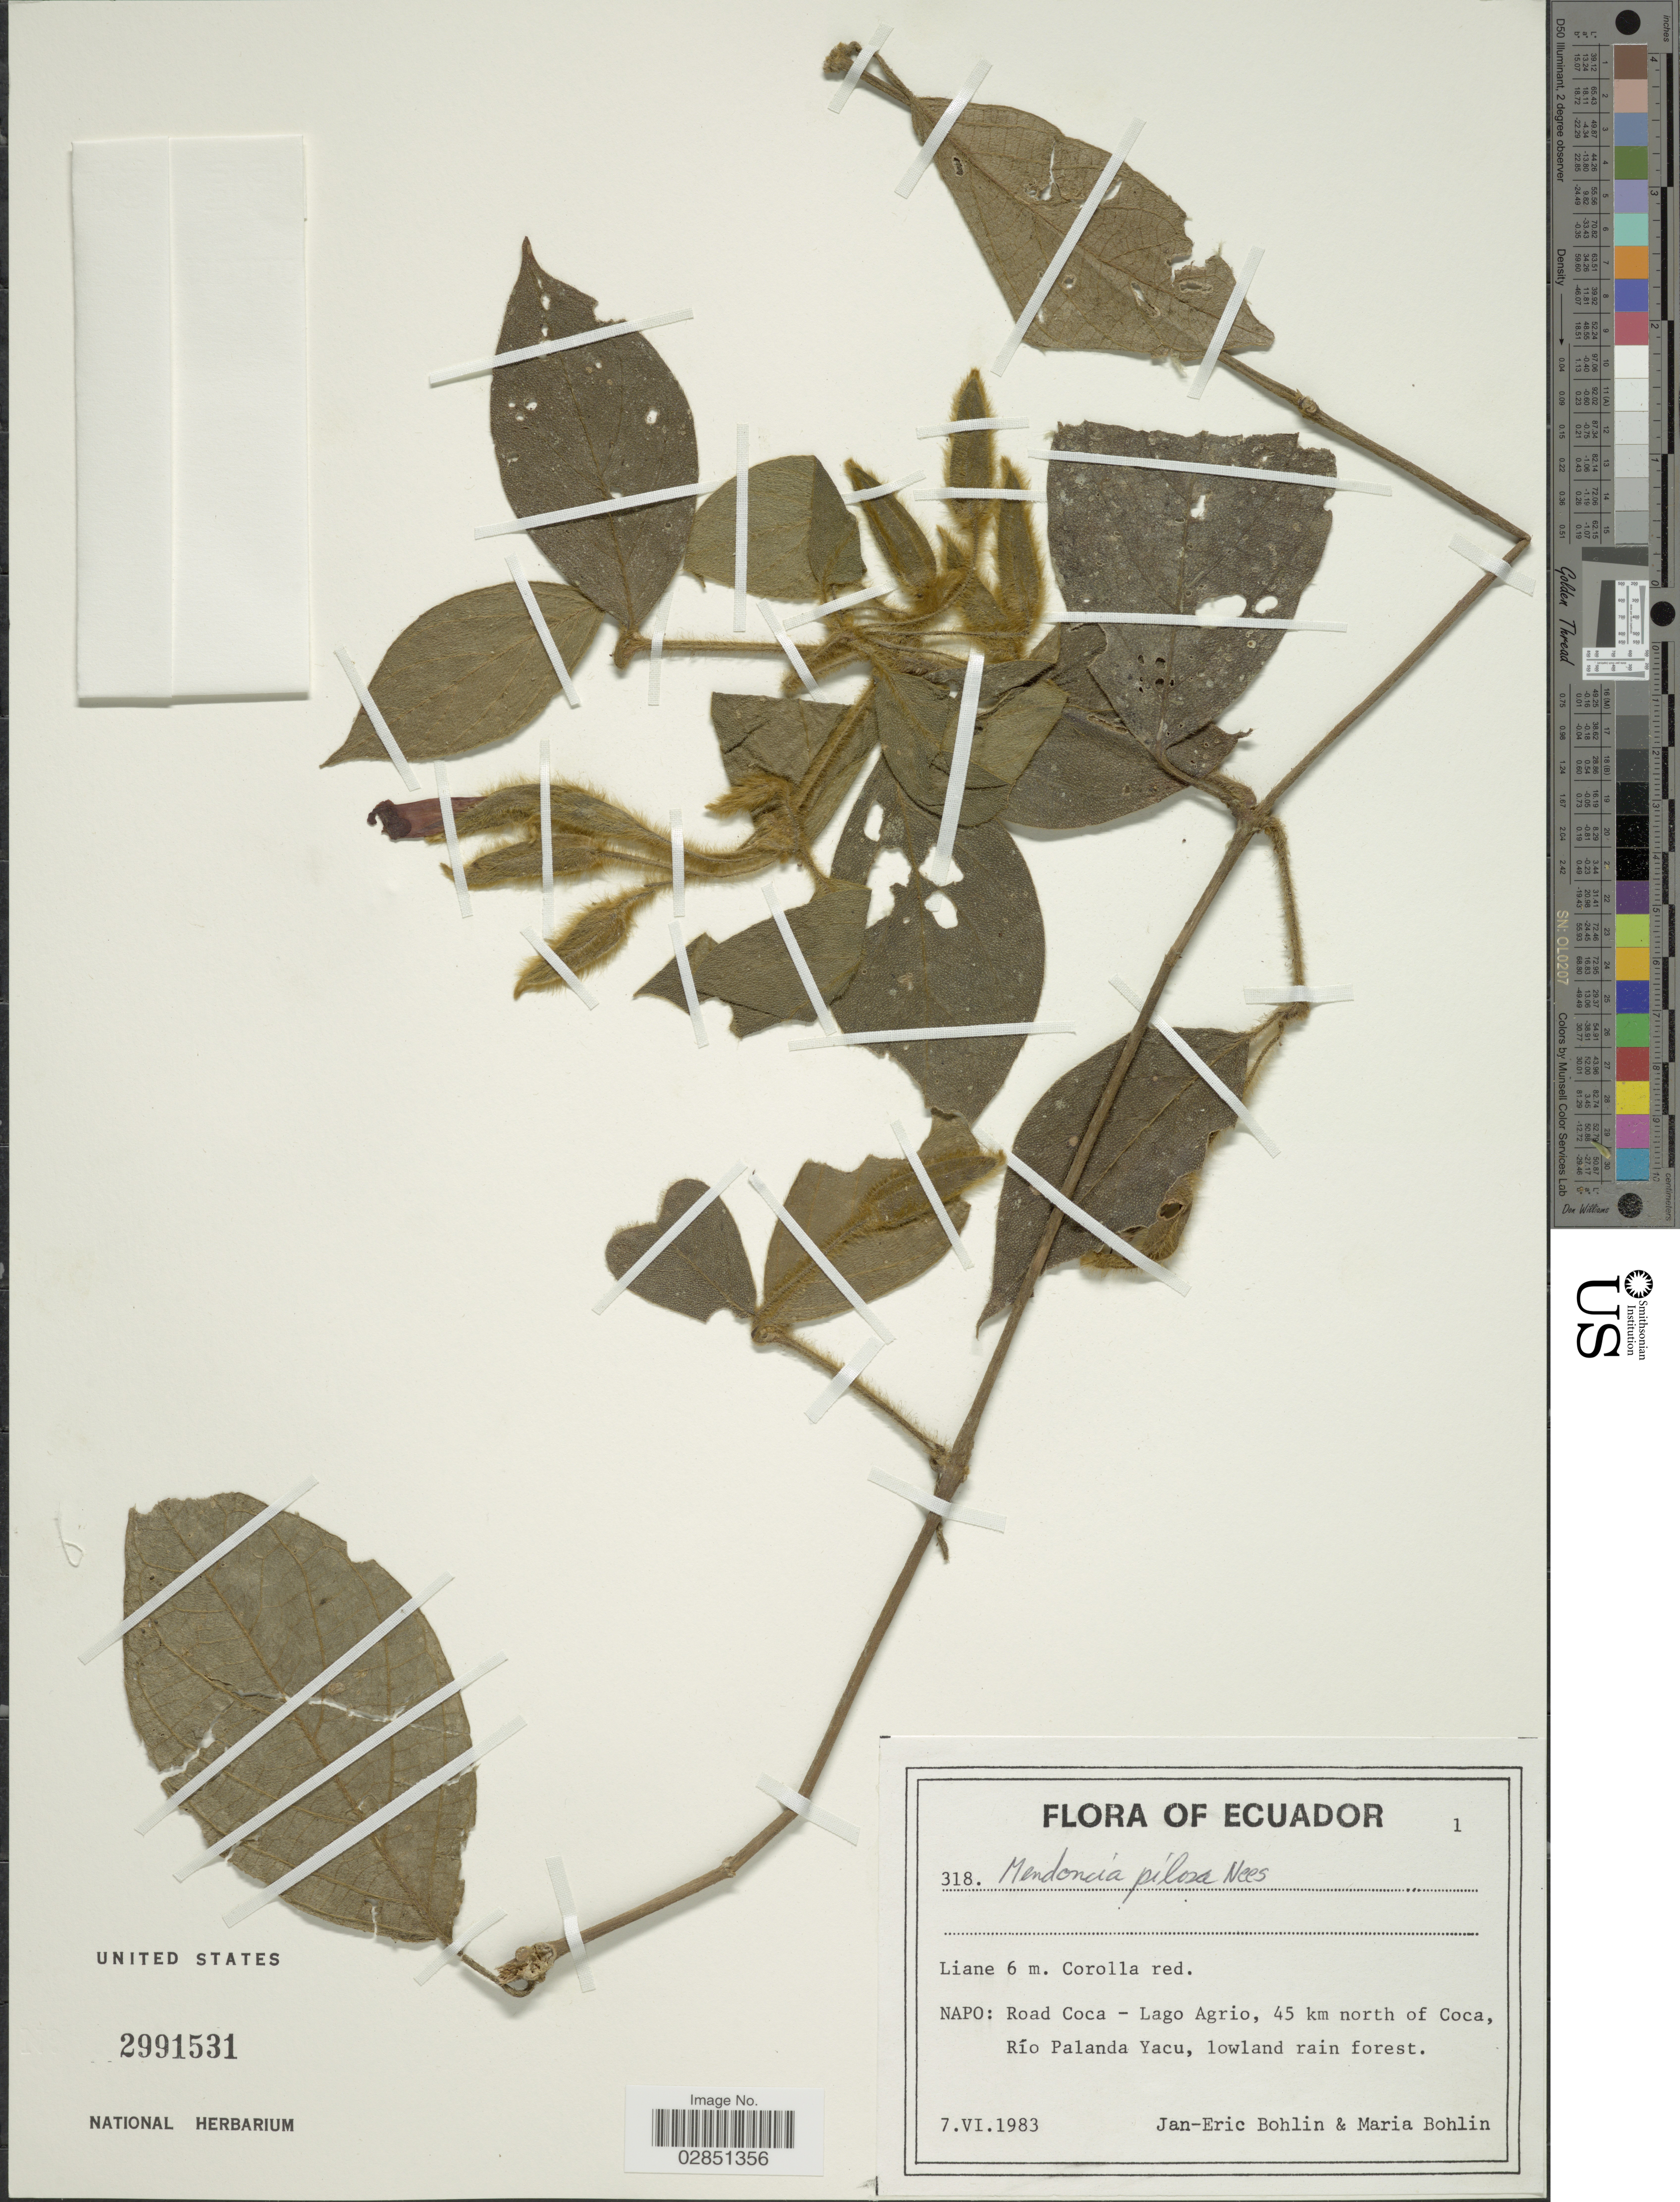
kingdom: Plantae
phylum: Tracheophyta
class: Magnoliopsida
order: Lamiales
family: Acanthaceae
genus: Mendoncia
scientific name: Mendoncia pilosa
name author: Mart.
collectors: J. Bohlin & M. Bohlin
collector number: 318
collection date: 1983-06-07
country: Ecuador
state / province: Napo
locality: Road Coca - Lago Agrio, 45 km north of Coca, Río Palanda Yacu.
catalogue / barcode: US 2991531